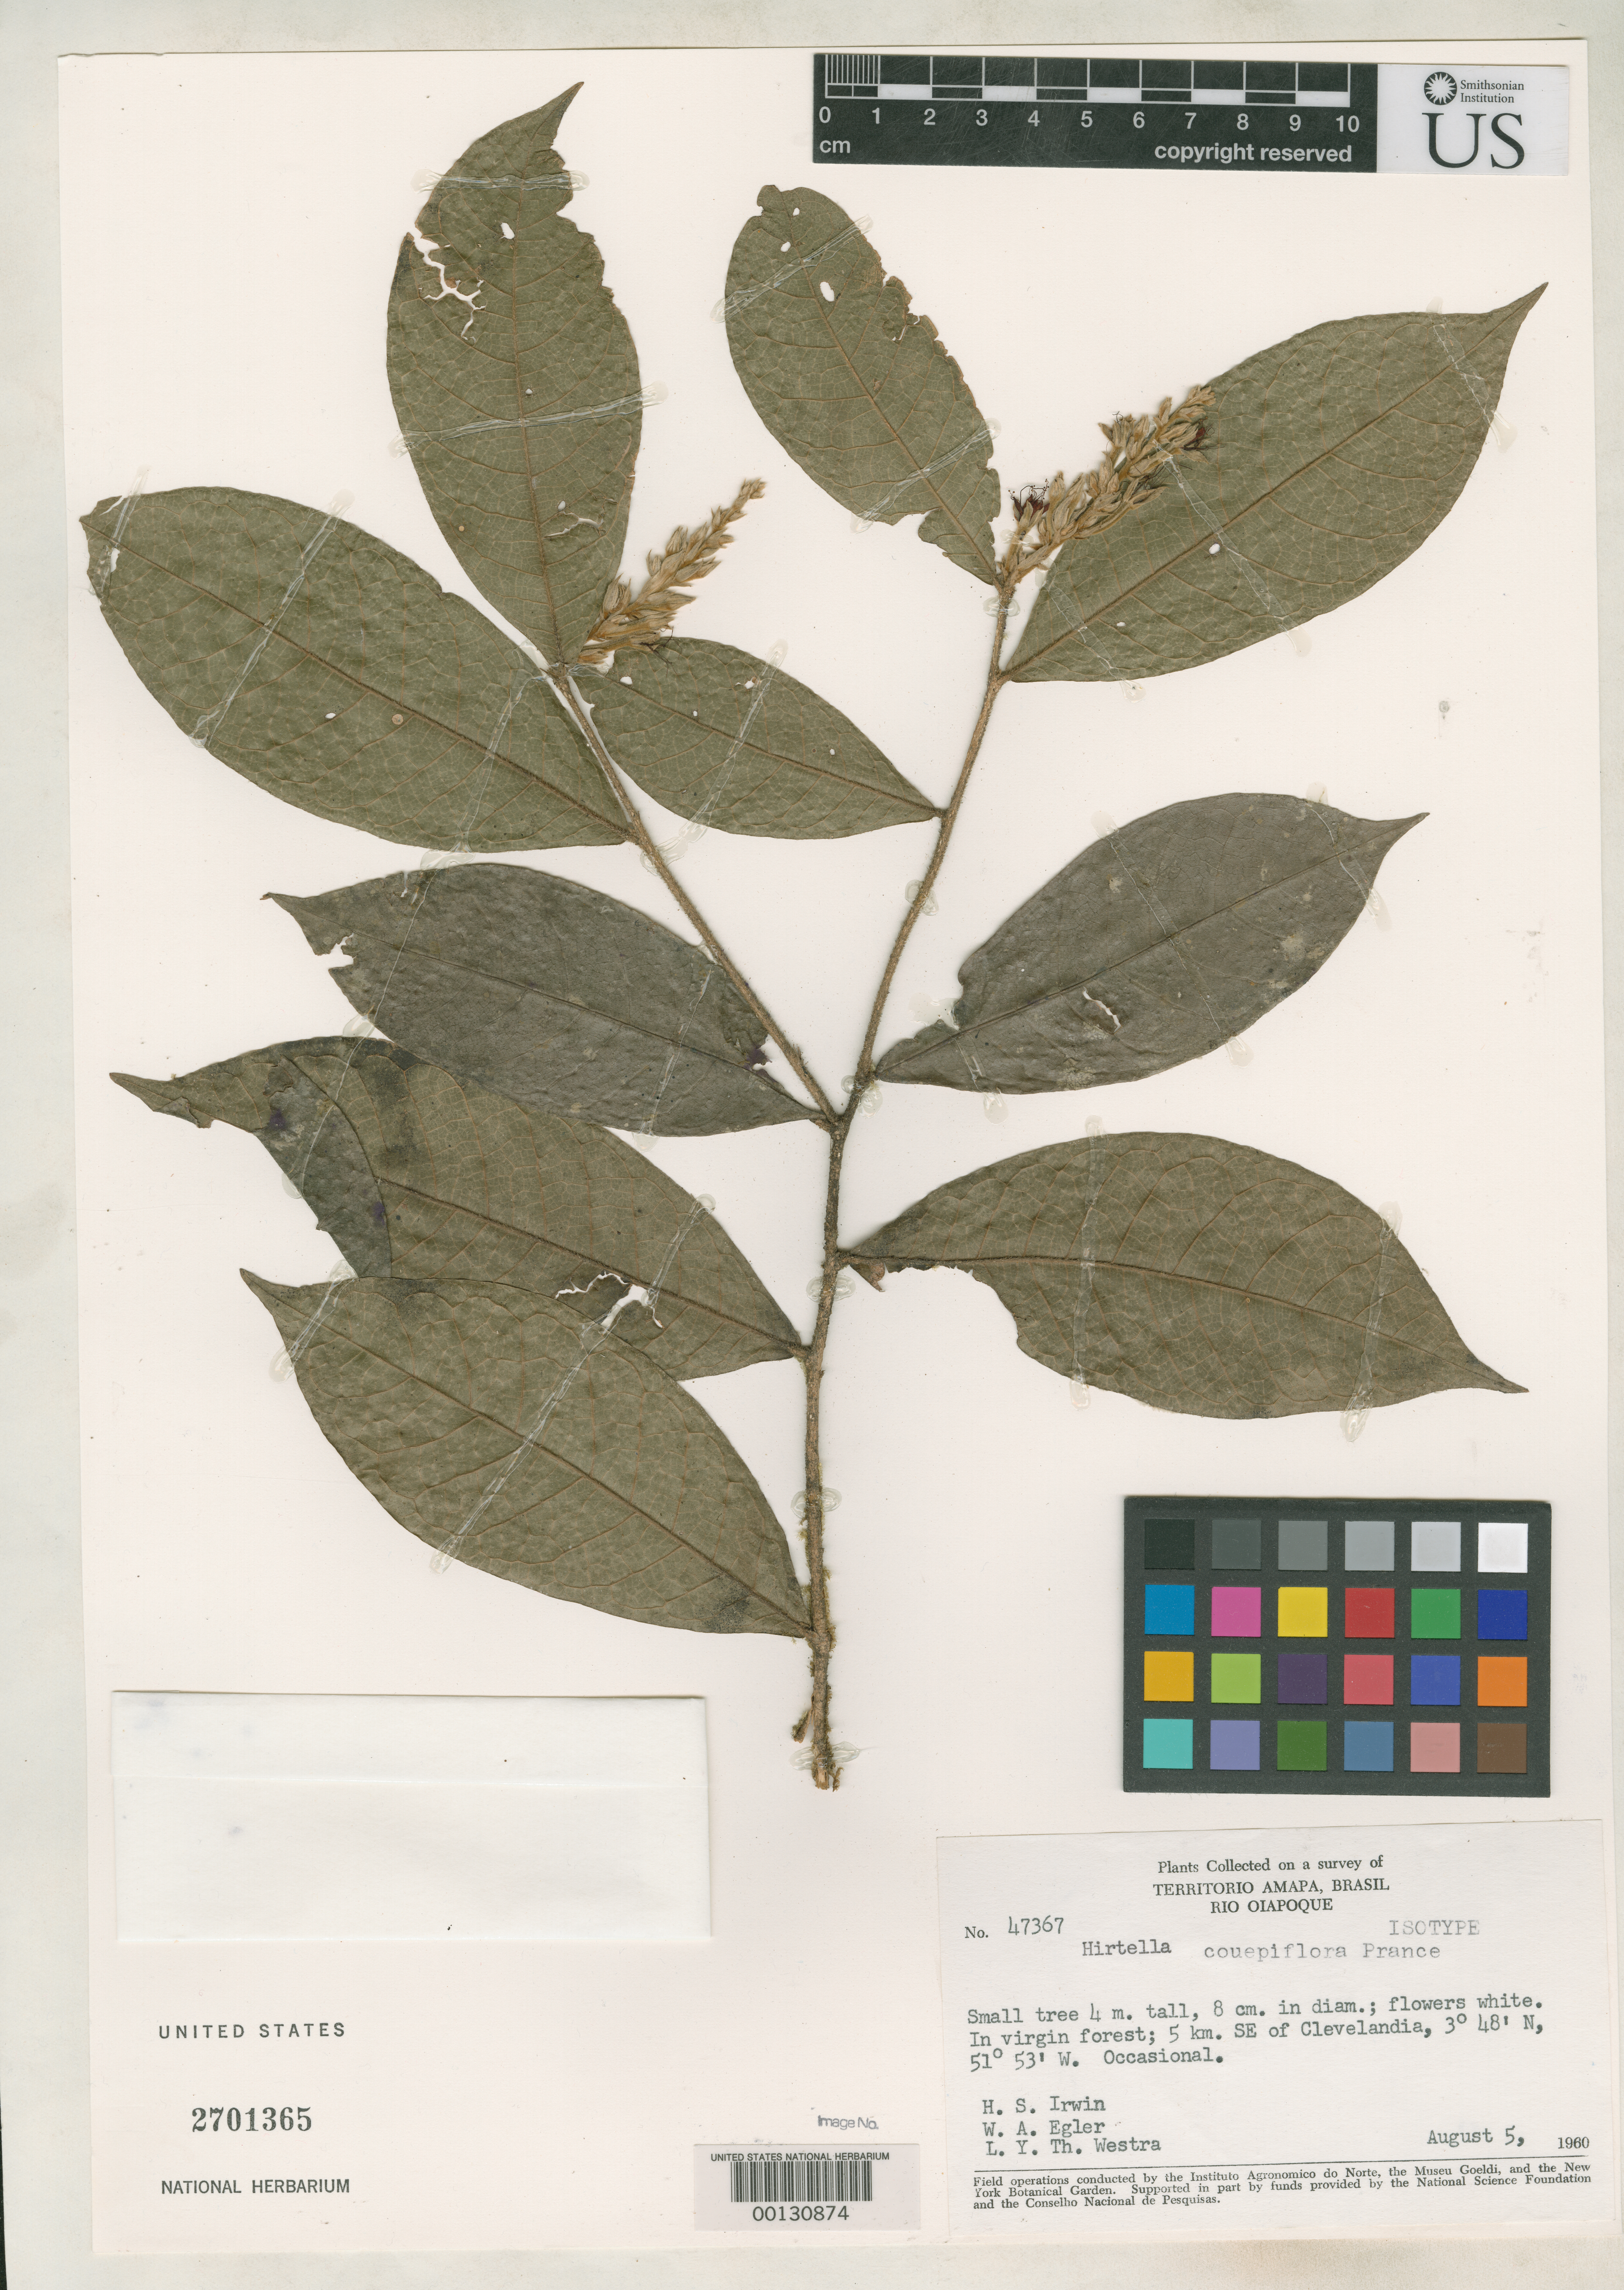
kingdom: Plantae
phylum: Tracheophyta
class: Magnoliopsida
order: Malpighiales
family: Chrysobalanaceae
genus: Hirtella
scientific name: Hirtella couepiflora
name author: Prance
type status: Isotype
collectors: H. Irwin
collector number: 47367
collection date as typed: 05 Aug 1960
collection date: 1960-08-05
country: Brazil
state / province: Amapá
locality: Rio Oiapaque, 5 km southeast of Clevelandia.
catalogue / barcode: US 2701365